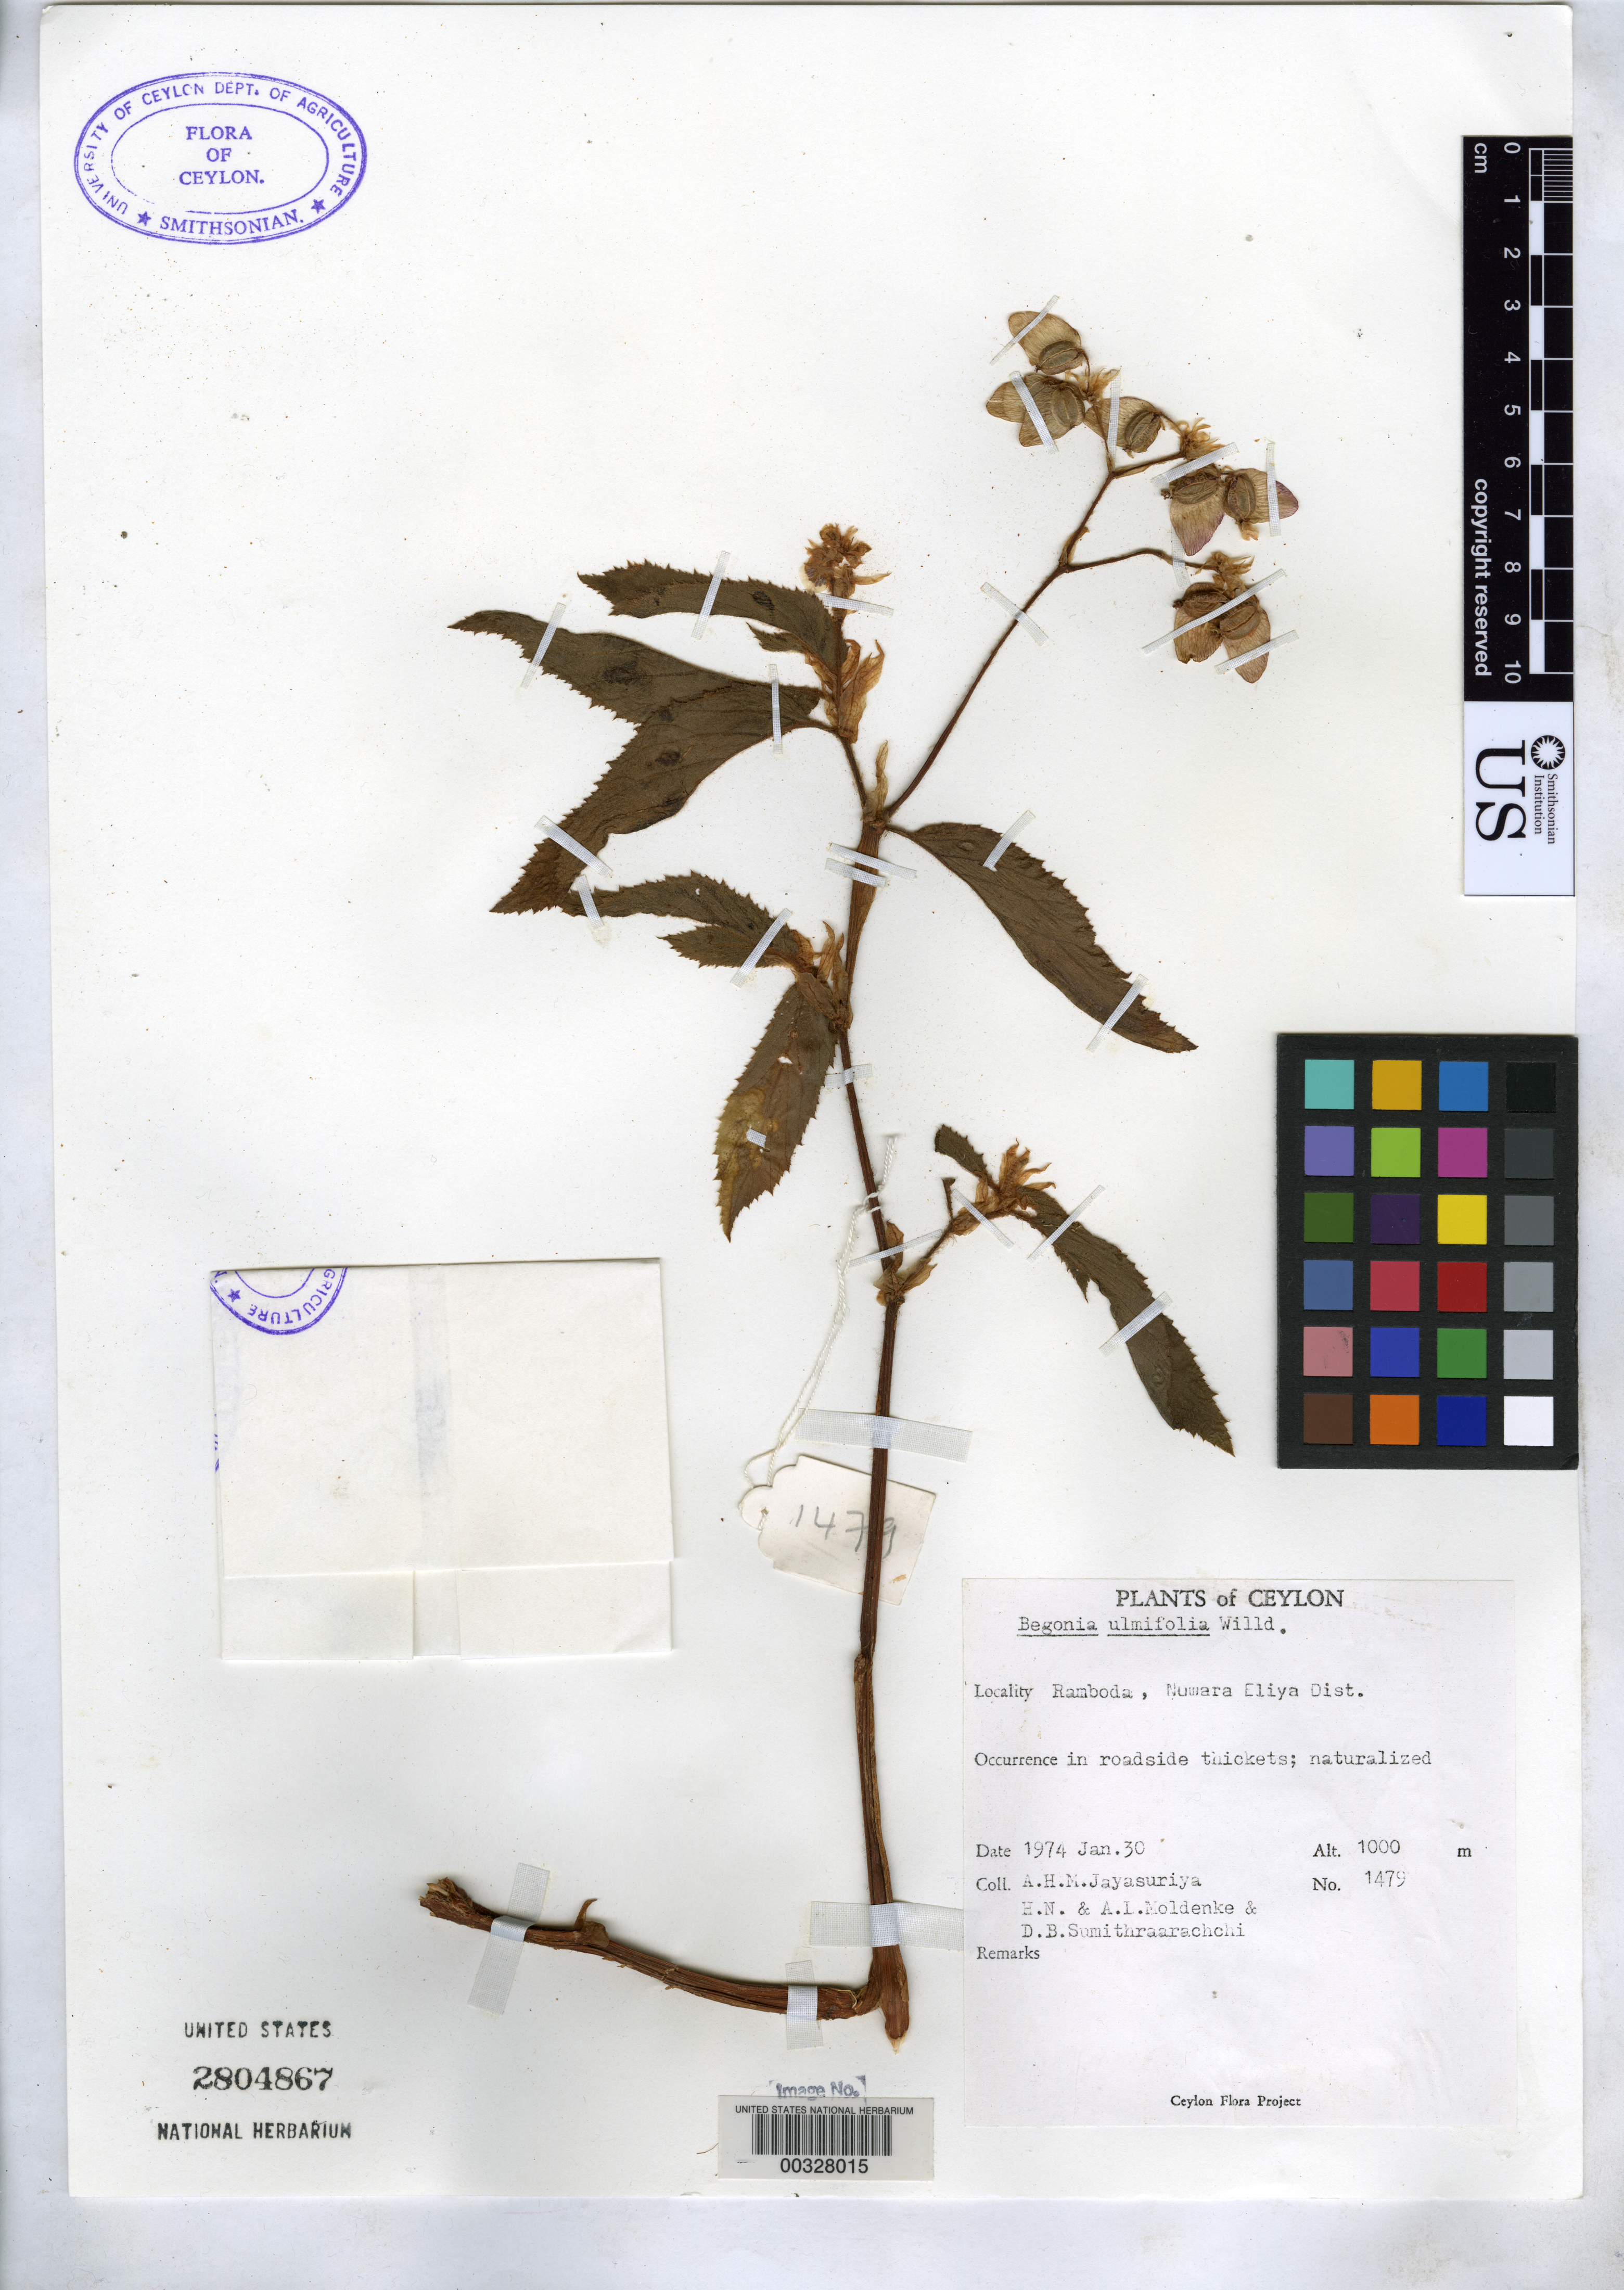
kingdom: Plantae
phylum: Tracheophyta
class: Magnoliopsida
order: Cucurbitales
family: Begoniaceae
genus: Begonia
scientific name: Begonia ulmifolia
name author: Willd.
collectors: A. H. Jayasuriya, A. L. Moldenke & D. B. Sumithraarachchi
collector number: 1479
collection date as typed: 30 Jan 1974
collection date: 1974-01-30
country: Sri Lanka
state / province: Central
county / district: Nuwara Eliya Dist.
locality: Rambode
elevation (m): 1000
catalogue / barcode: US 2804867